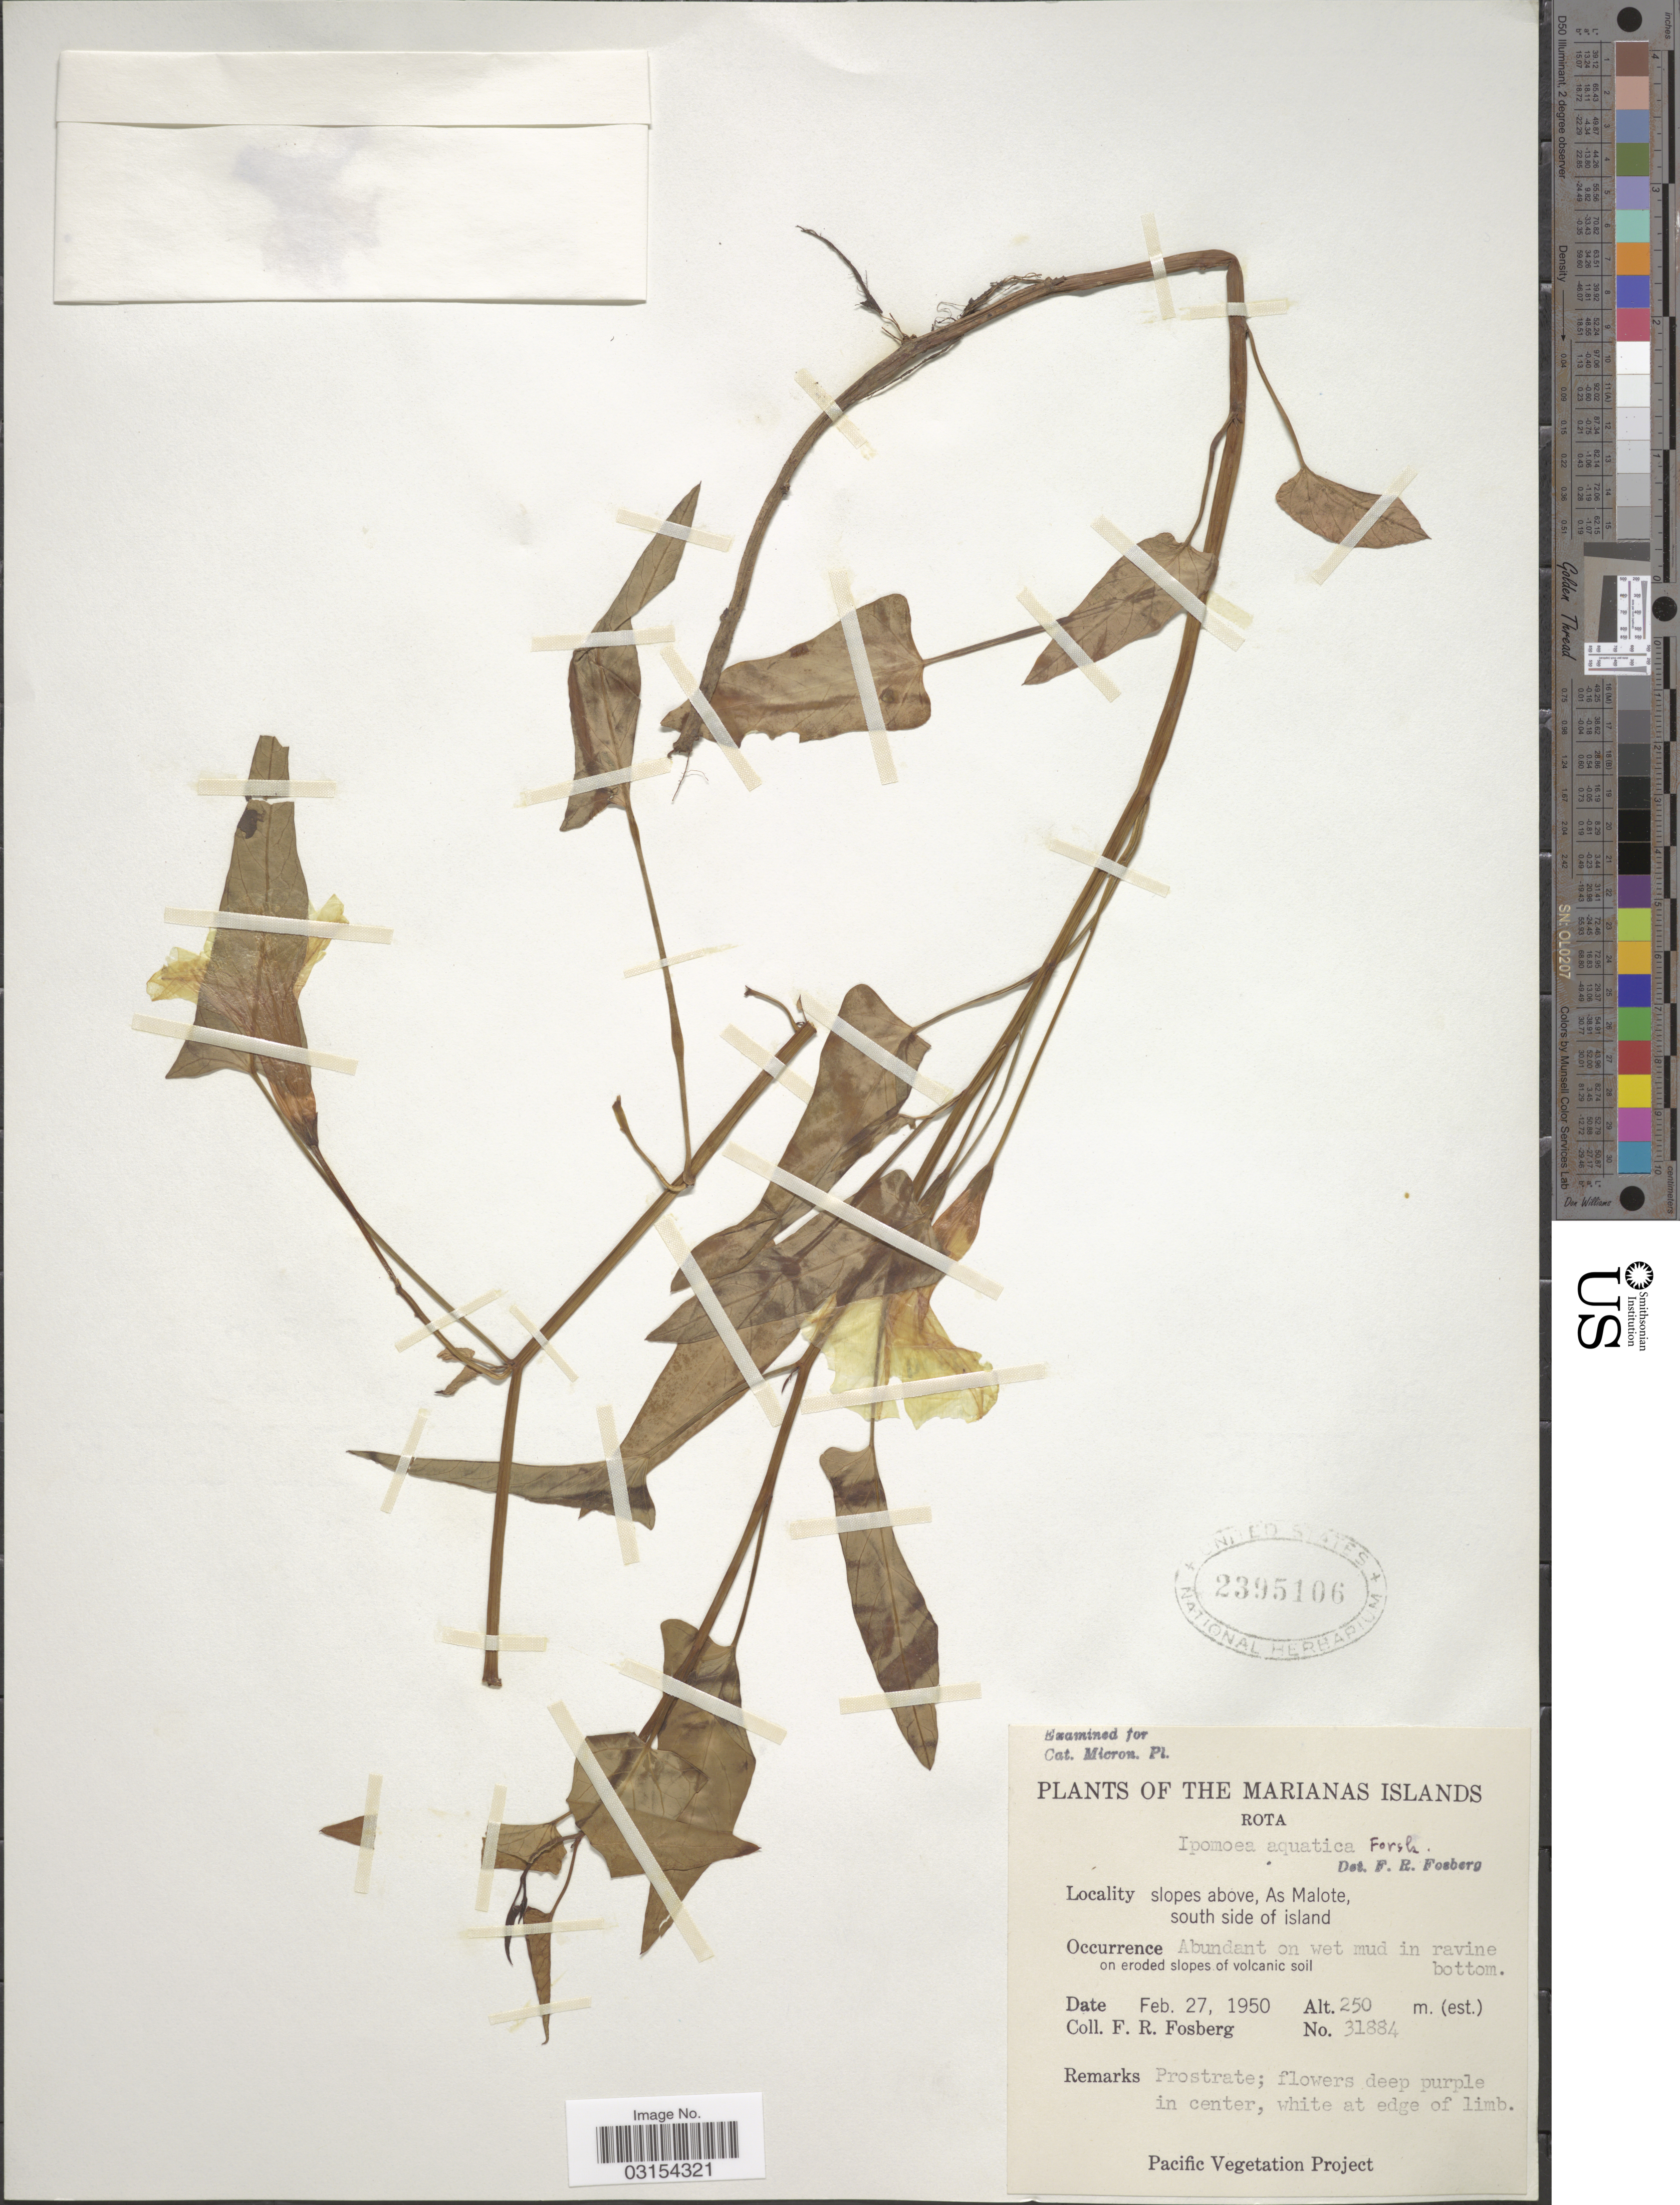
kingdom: Plantae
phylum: Tracheophyta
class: Magnoliopsida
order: Solanales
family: Convolvulaceae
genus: Ipomoea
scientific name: Ipomoea aquatica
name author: Forssk.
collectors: F. R. Fosberg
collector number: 31884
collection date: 1950-02-27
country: Northern Mariana Islands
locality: The Marianas Islands. Rota. Slopes above, As Malote, south side of island.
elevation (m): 250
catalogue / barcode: US 2395106